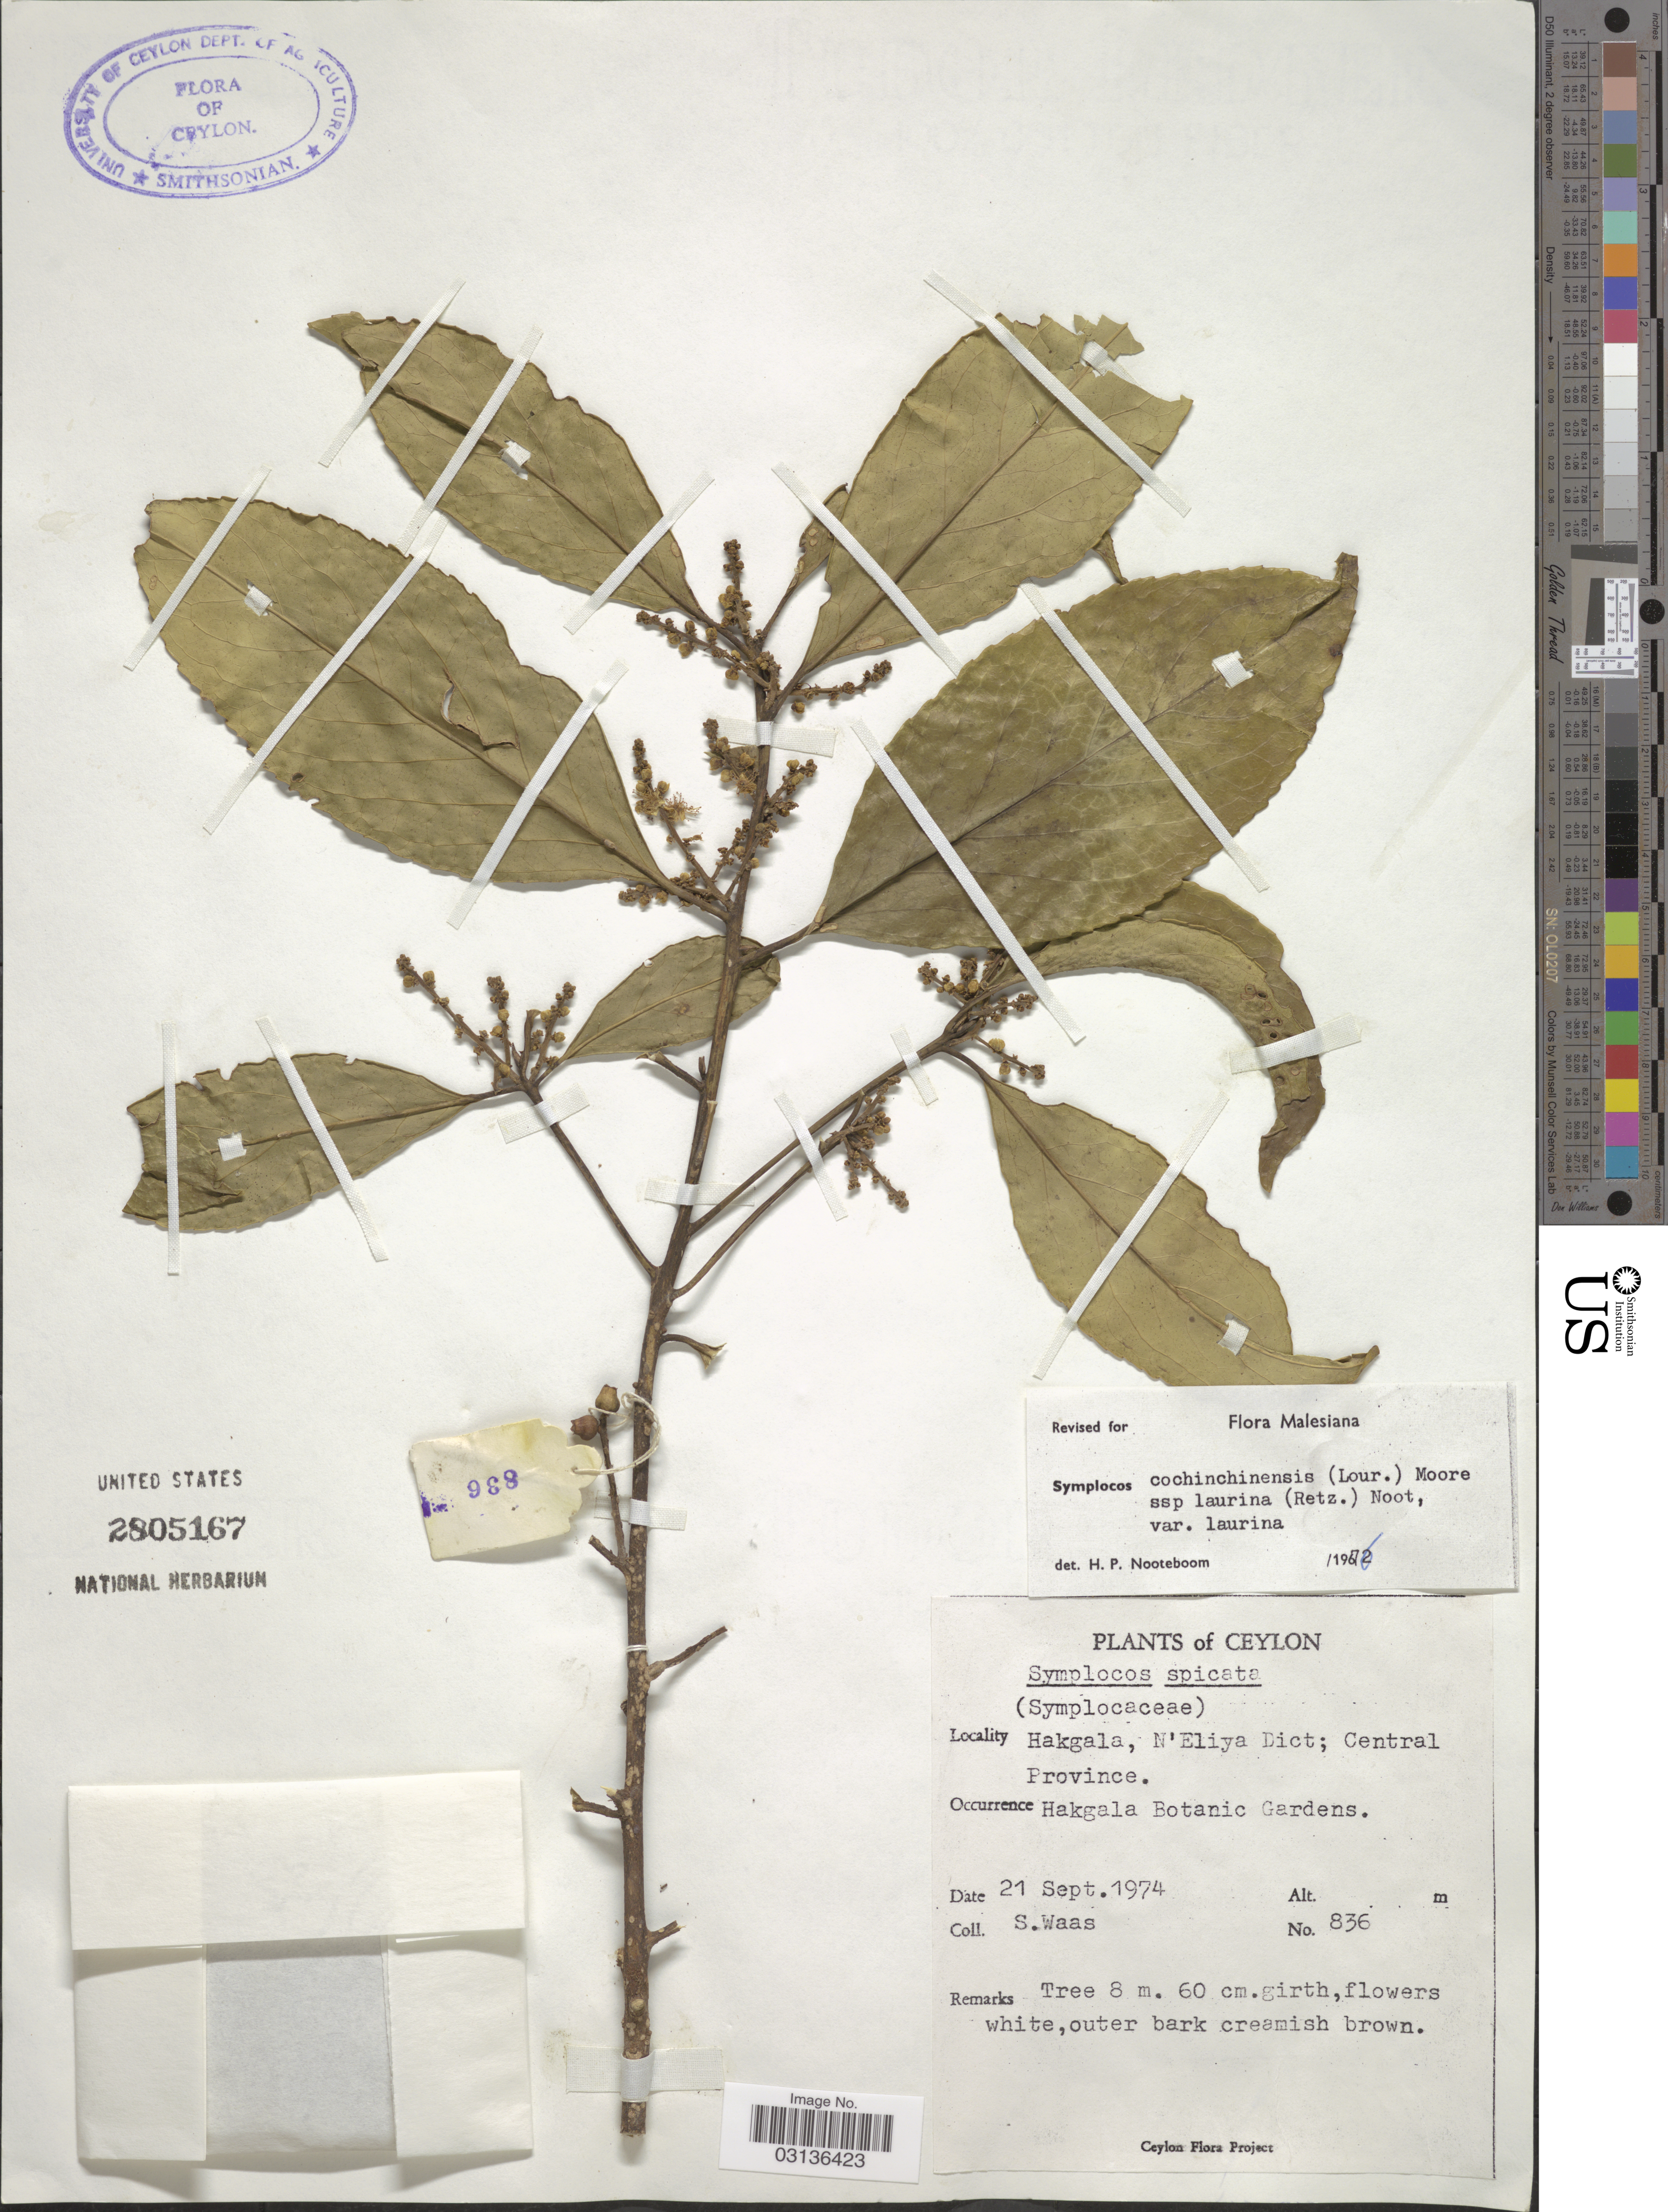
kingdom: Plantae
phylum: Tracheophyta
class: Magnoliopsida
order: Ericales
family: Symplocaceae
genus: Symplocos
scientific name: Symplocos cochinchinensis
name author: (Lour.) S. Moore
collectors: S. Waas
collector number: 836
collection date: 1974-09-21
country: Sri Lanka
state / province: Central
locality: Ceylon. Hakgala, N'Eliya Dict; Central Province. Hakgala Botanic Gardens.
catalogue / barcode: US 2805167